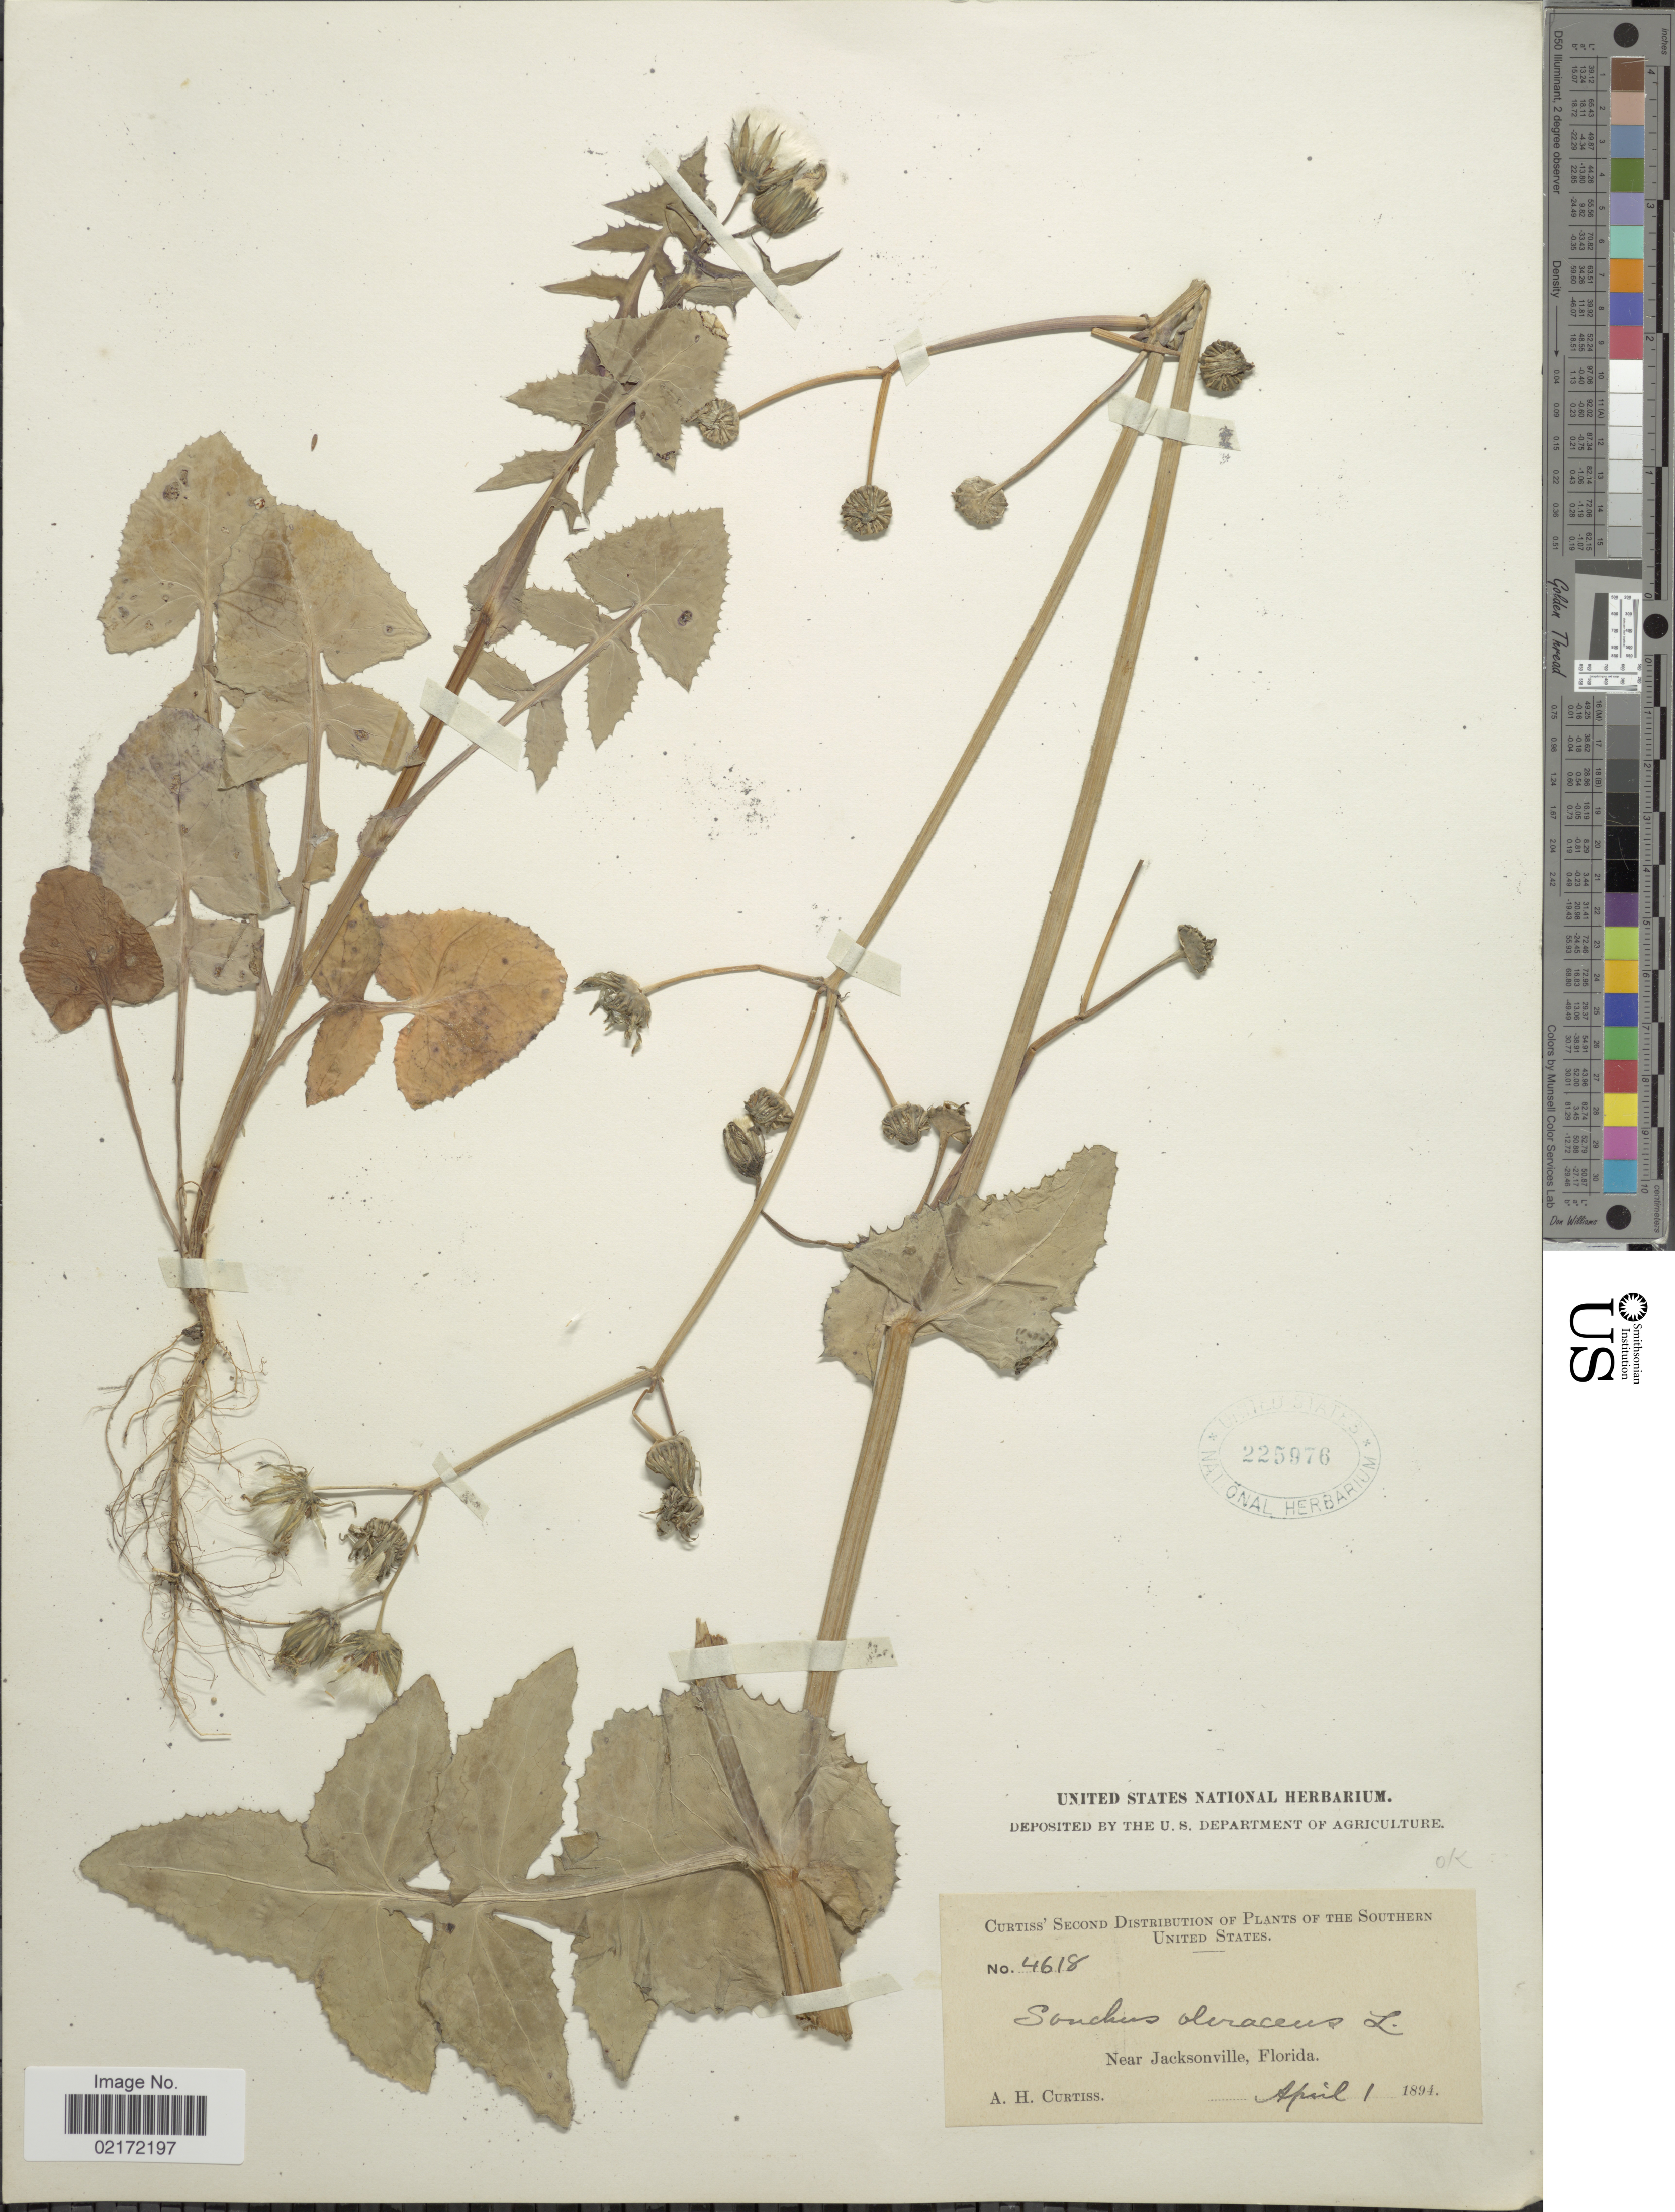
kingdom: Plantae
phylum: Tracheophyta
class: Magnoliopsida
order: Asterales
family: Asteraceae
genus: Sonchus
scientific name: Sonchus oleraceus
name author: L.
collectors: A. H. Curtiss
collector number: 4618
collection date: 1894-04-01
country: United States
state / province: Florida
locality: Curtiss' Second of the Southern United States. Near Jacksonville, Florida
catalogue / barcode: US 225976